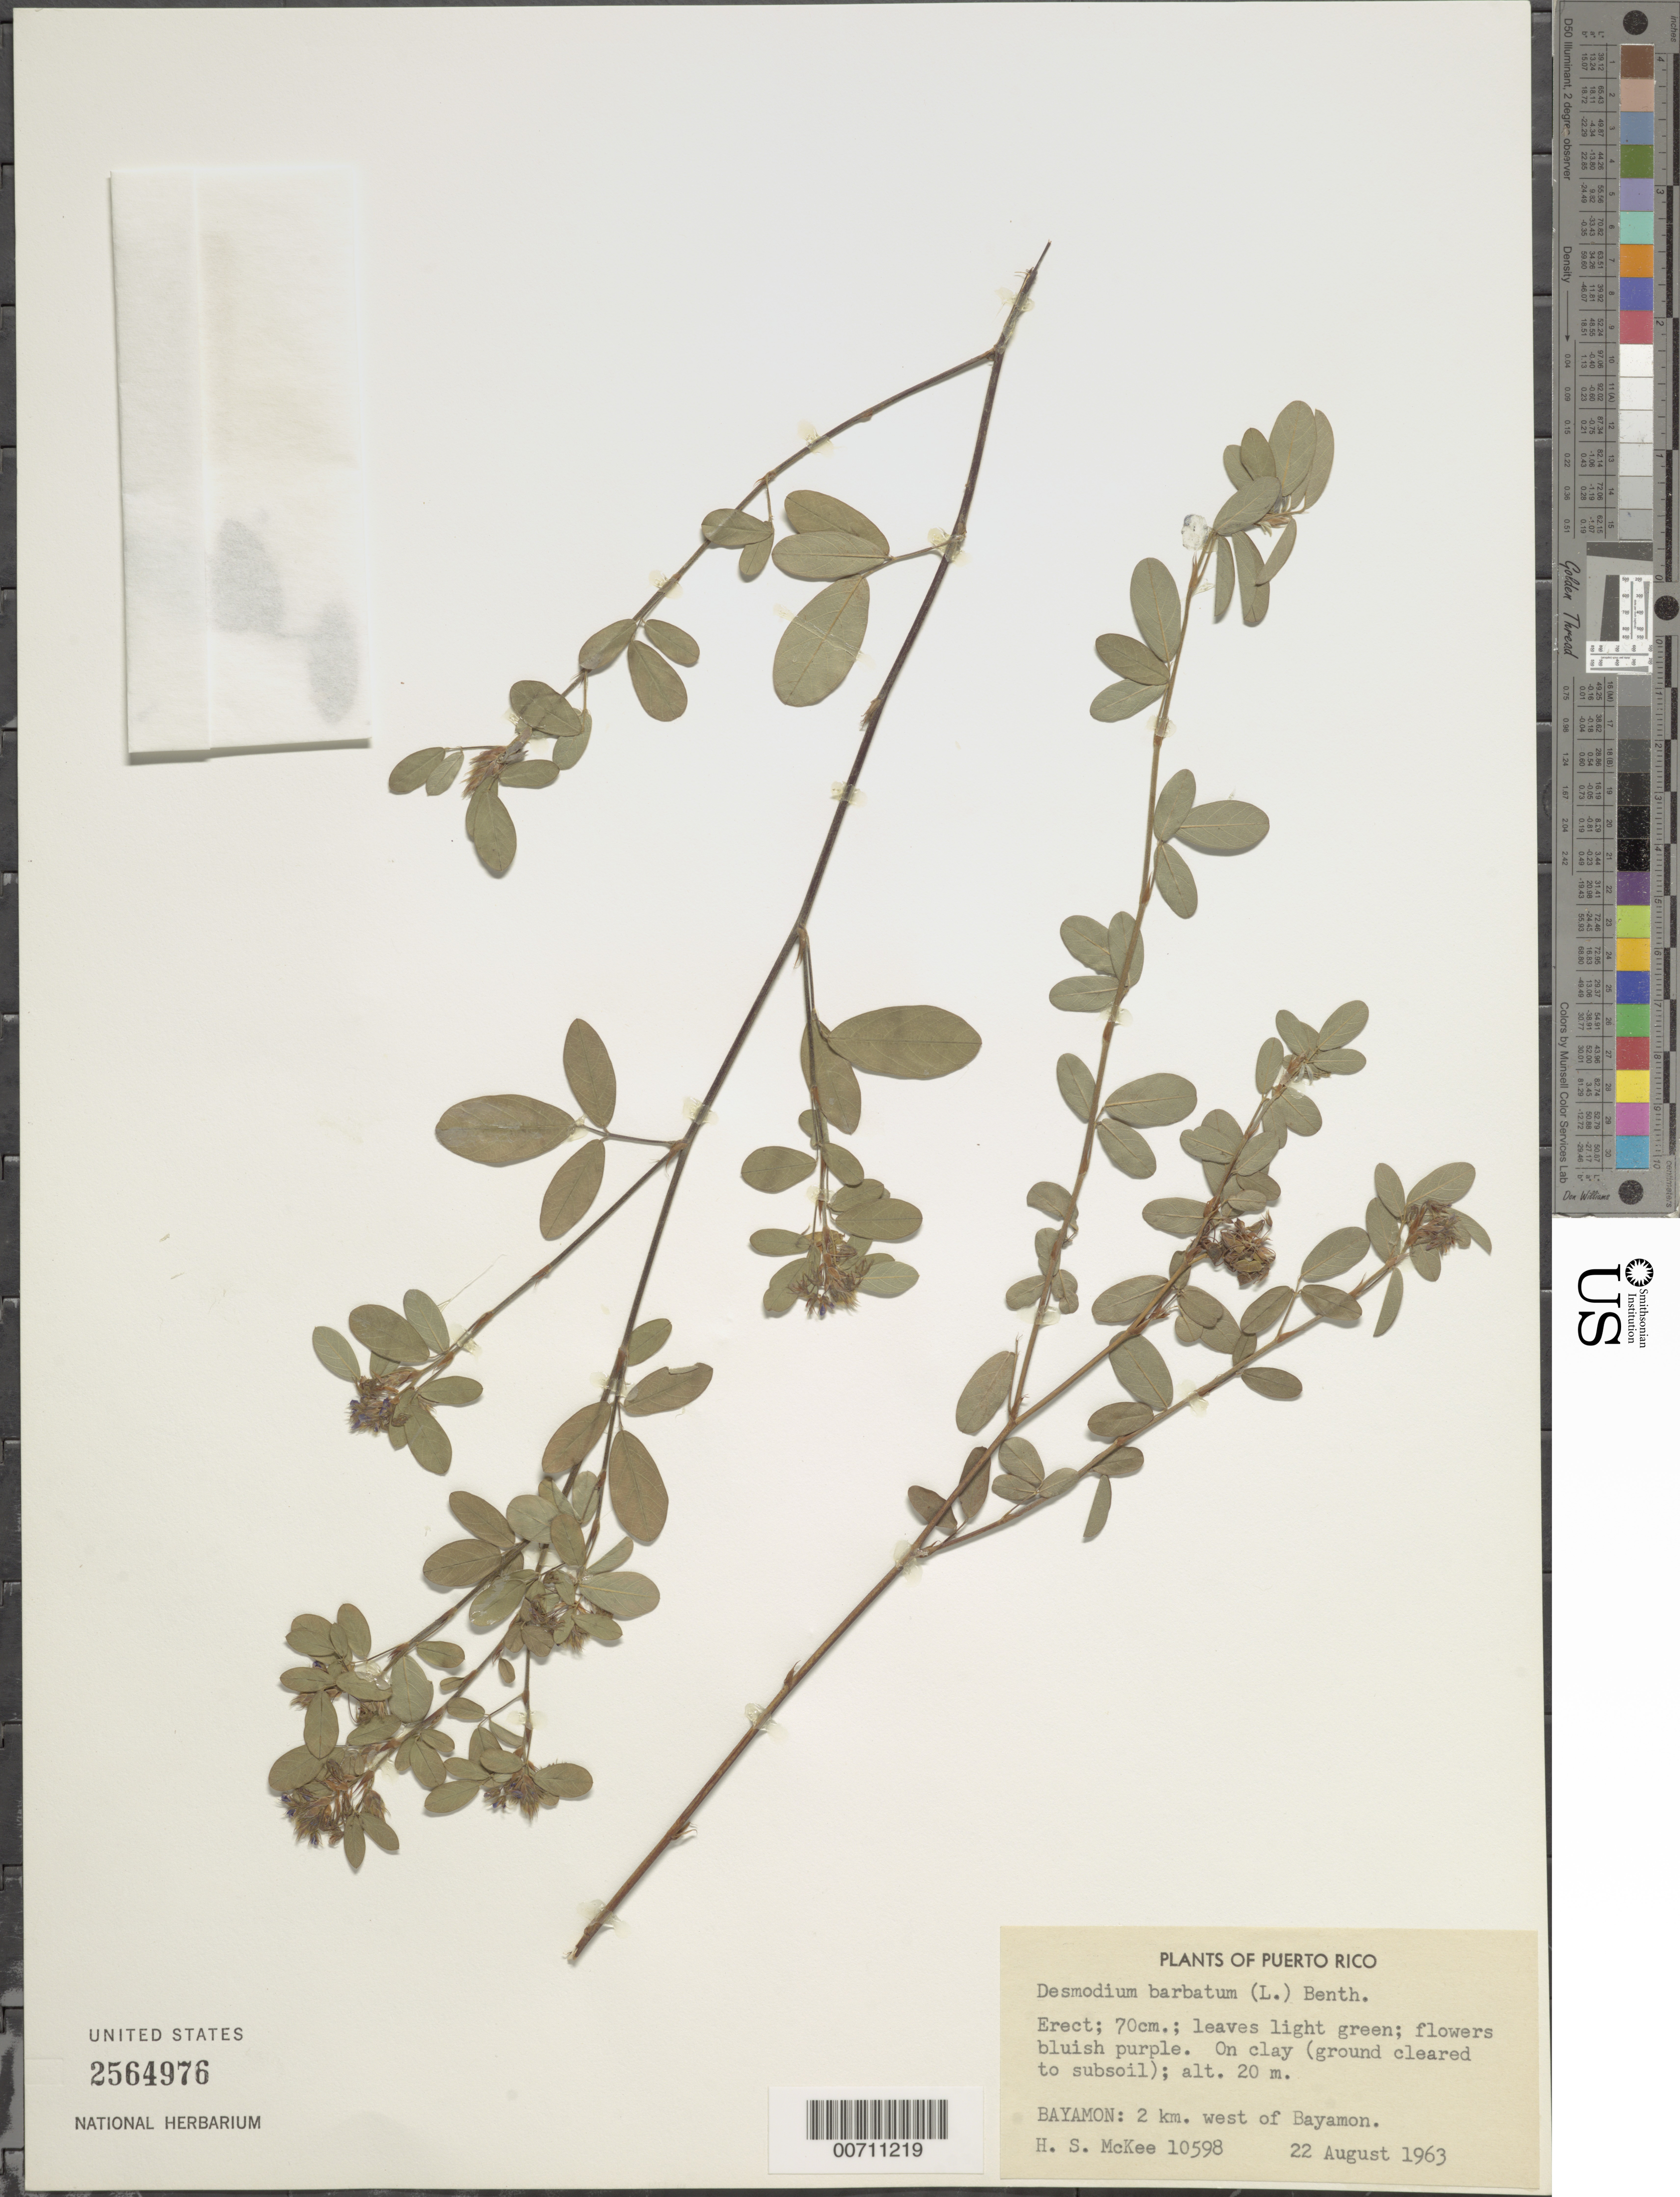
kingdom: Plantae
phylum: Tracheophyta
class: Magnoliopsida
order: Fabales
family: Fabaceae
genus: Grona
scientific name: Grona barbata var. barbata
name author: (L.) H. Ohashi & K. Ohashi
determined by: Strong, Mark T., (BOT), Smithsonian Institution - National Museum of Natural History (UNITED STATES)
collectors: H. S. MacKee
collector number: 10598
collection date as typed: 22 Aug 1963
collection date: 1963-08-22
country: Puerto Rico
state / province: Bayamon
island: Greater Antilles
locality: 2 km W of Bayamon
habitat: On clay (ground cleared to subsoil)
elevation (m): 20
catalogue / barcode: US 2564976